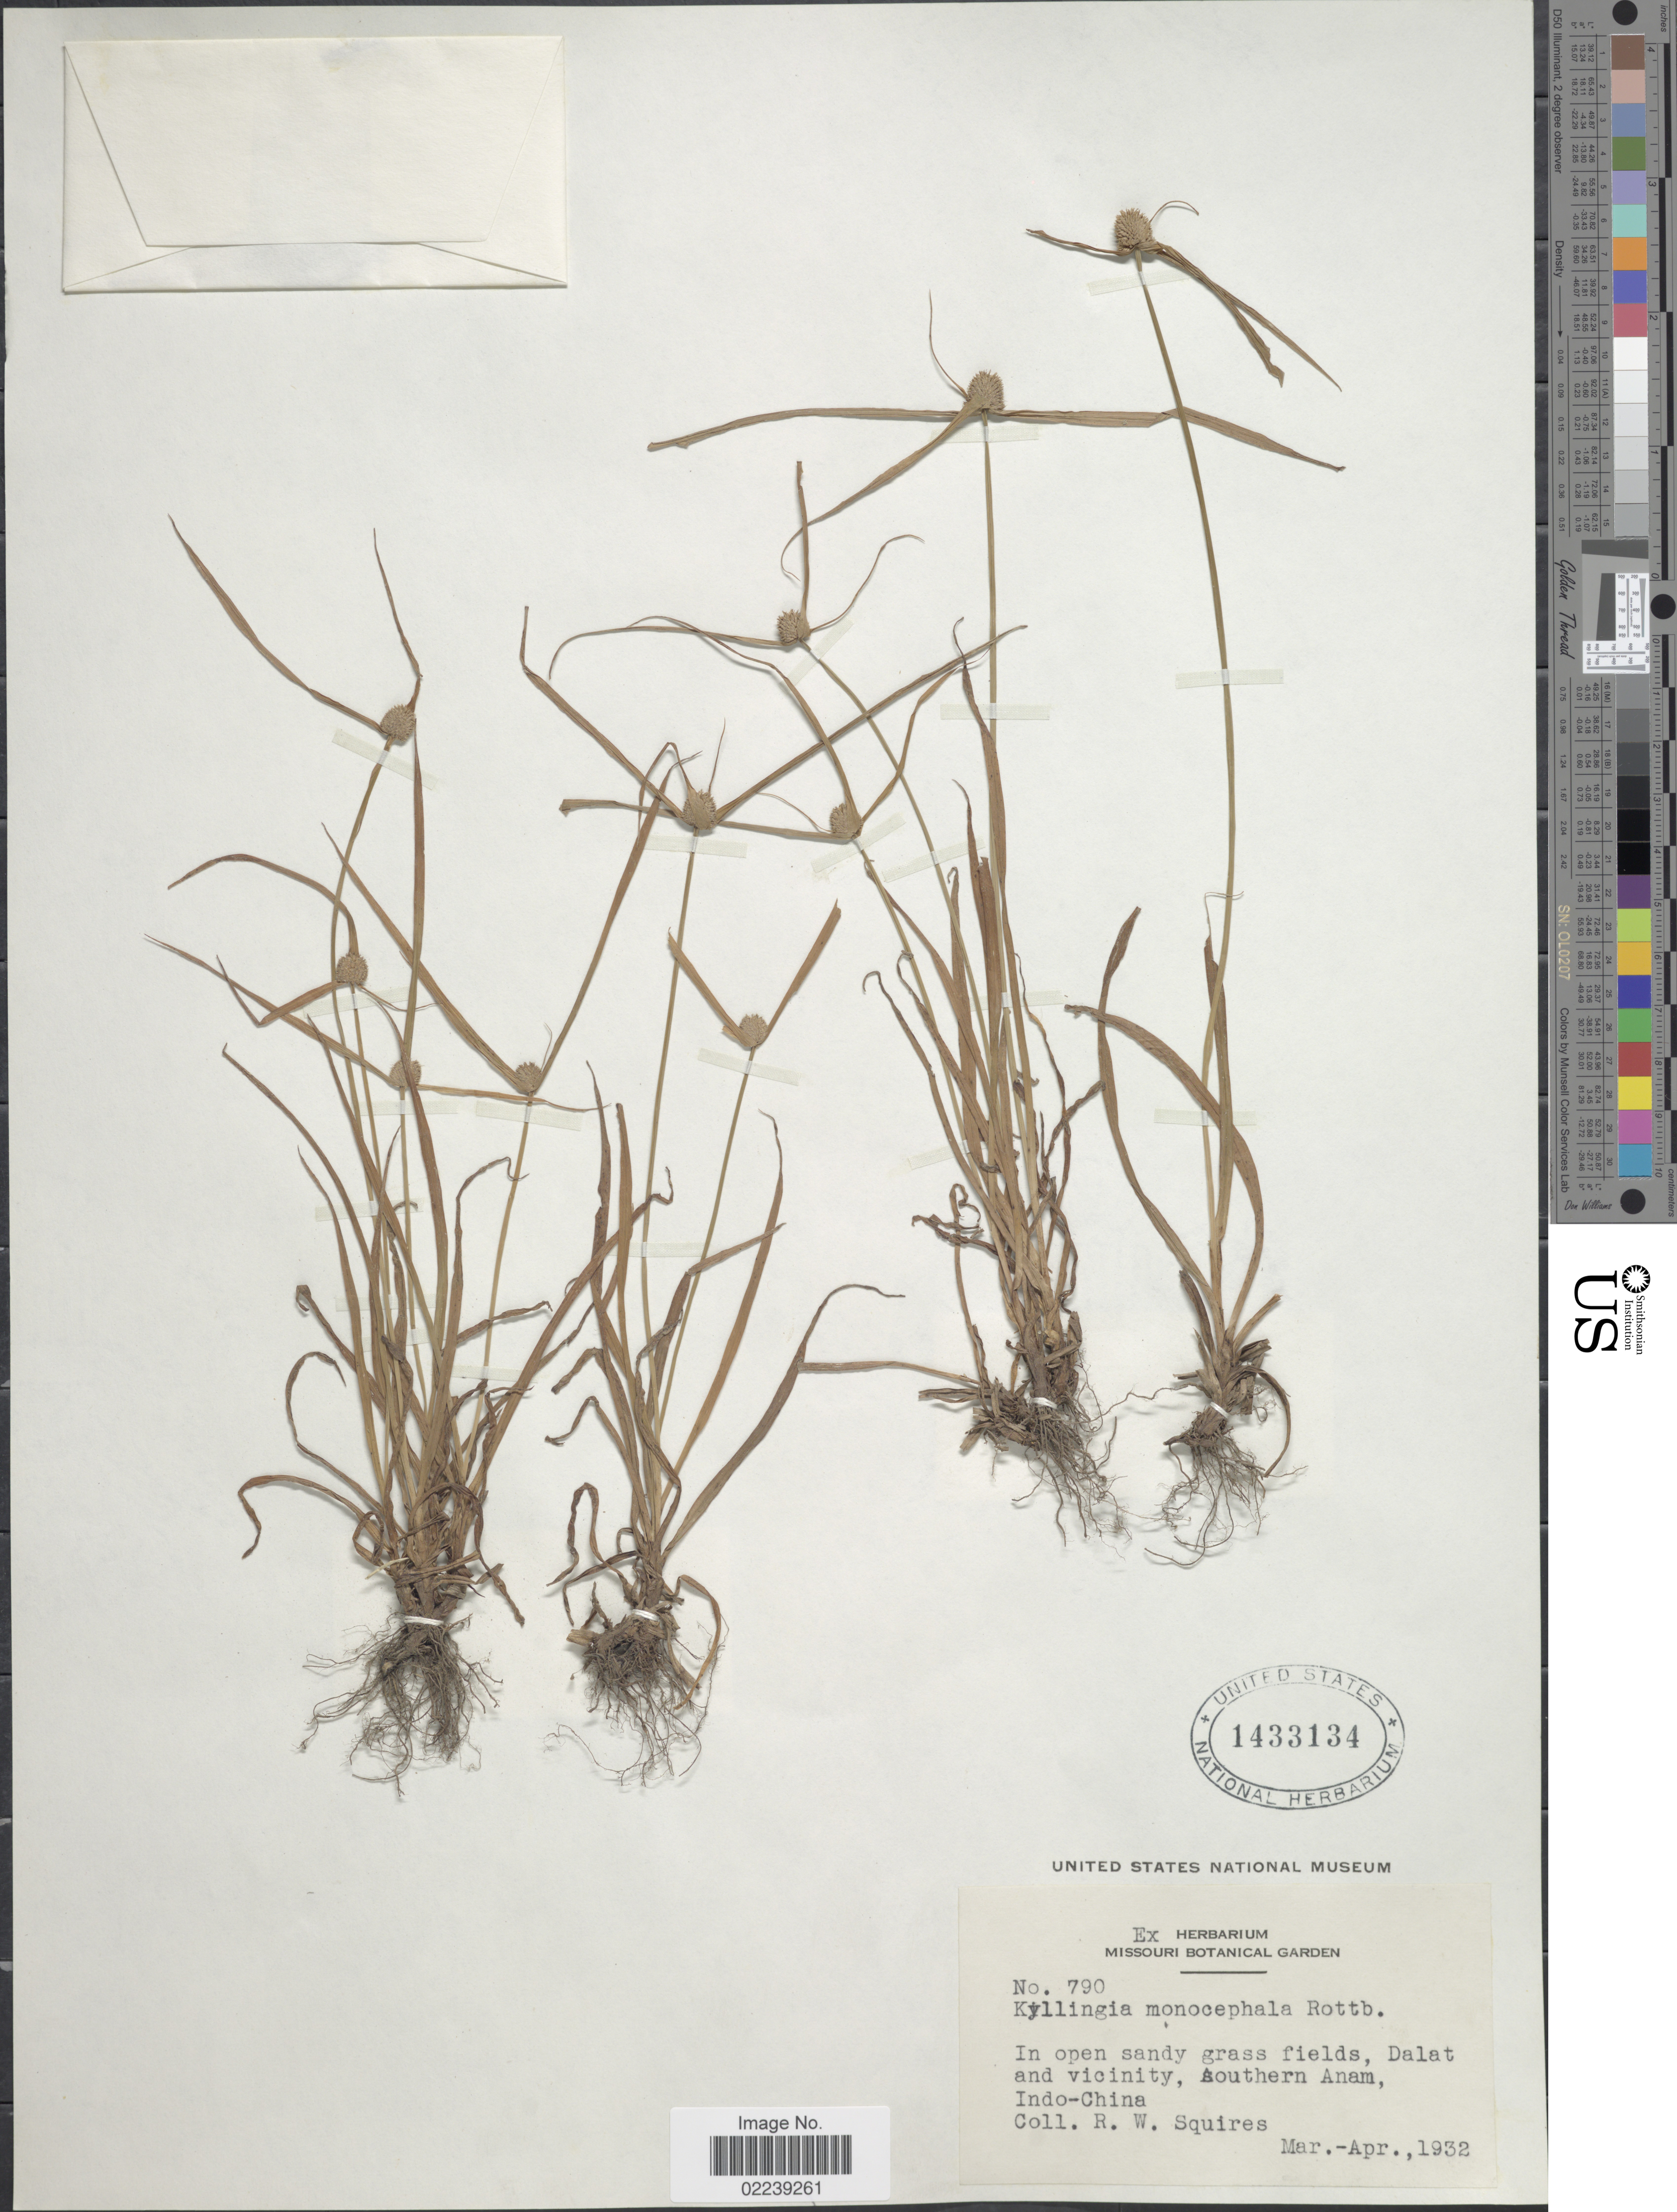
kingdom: Plantae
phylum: Tracheophyta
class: Liliopsida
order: Poales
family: Cyperaceae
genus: Cyperus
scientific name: Cyperus mindorensis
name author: (Steud.) Huygh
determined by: Strong, M. T., (US), Smithsonian Institution - National Museum of Natural History (UNITED STATES)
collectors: R. Squires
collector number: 790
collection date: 1932-03/1932-04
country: Vietnam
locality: Dalat and vicinity, southern Anam, Indo- China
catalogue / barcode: US 1433134